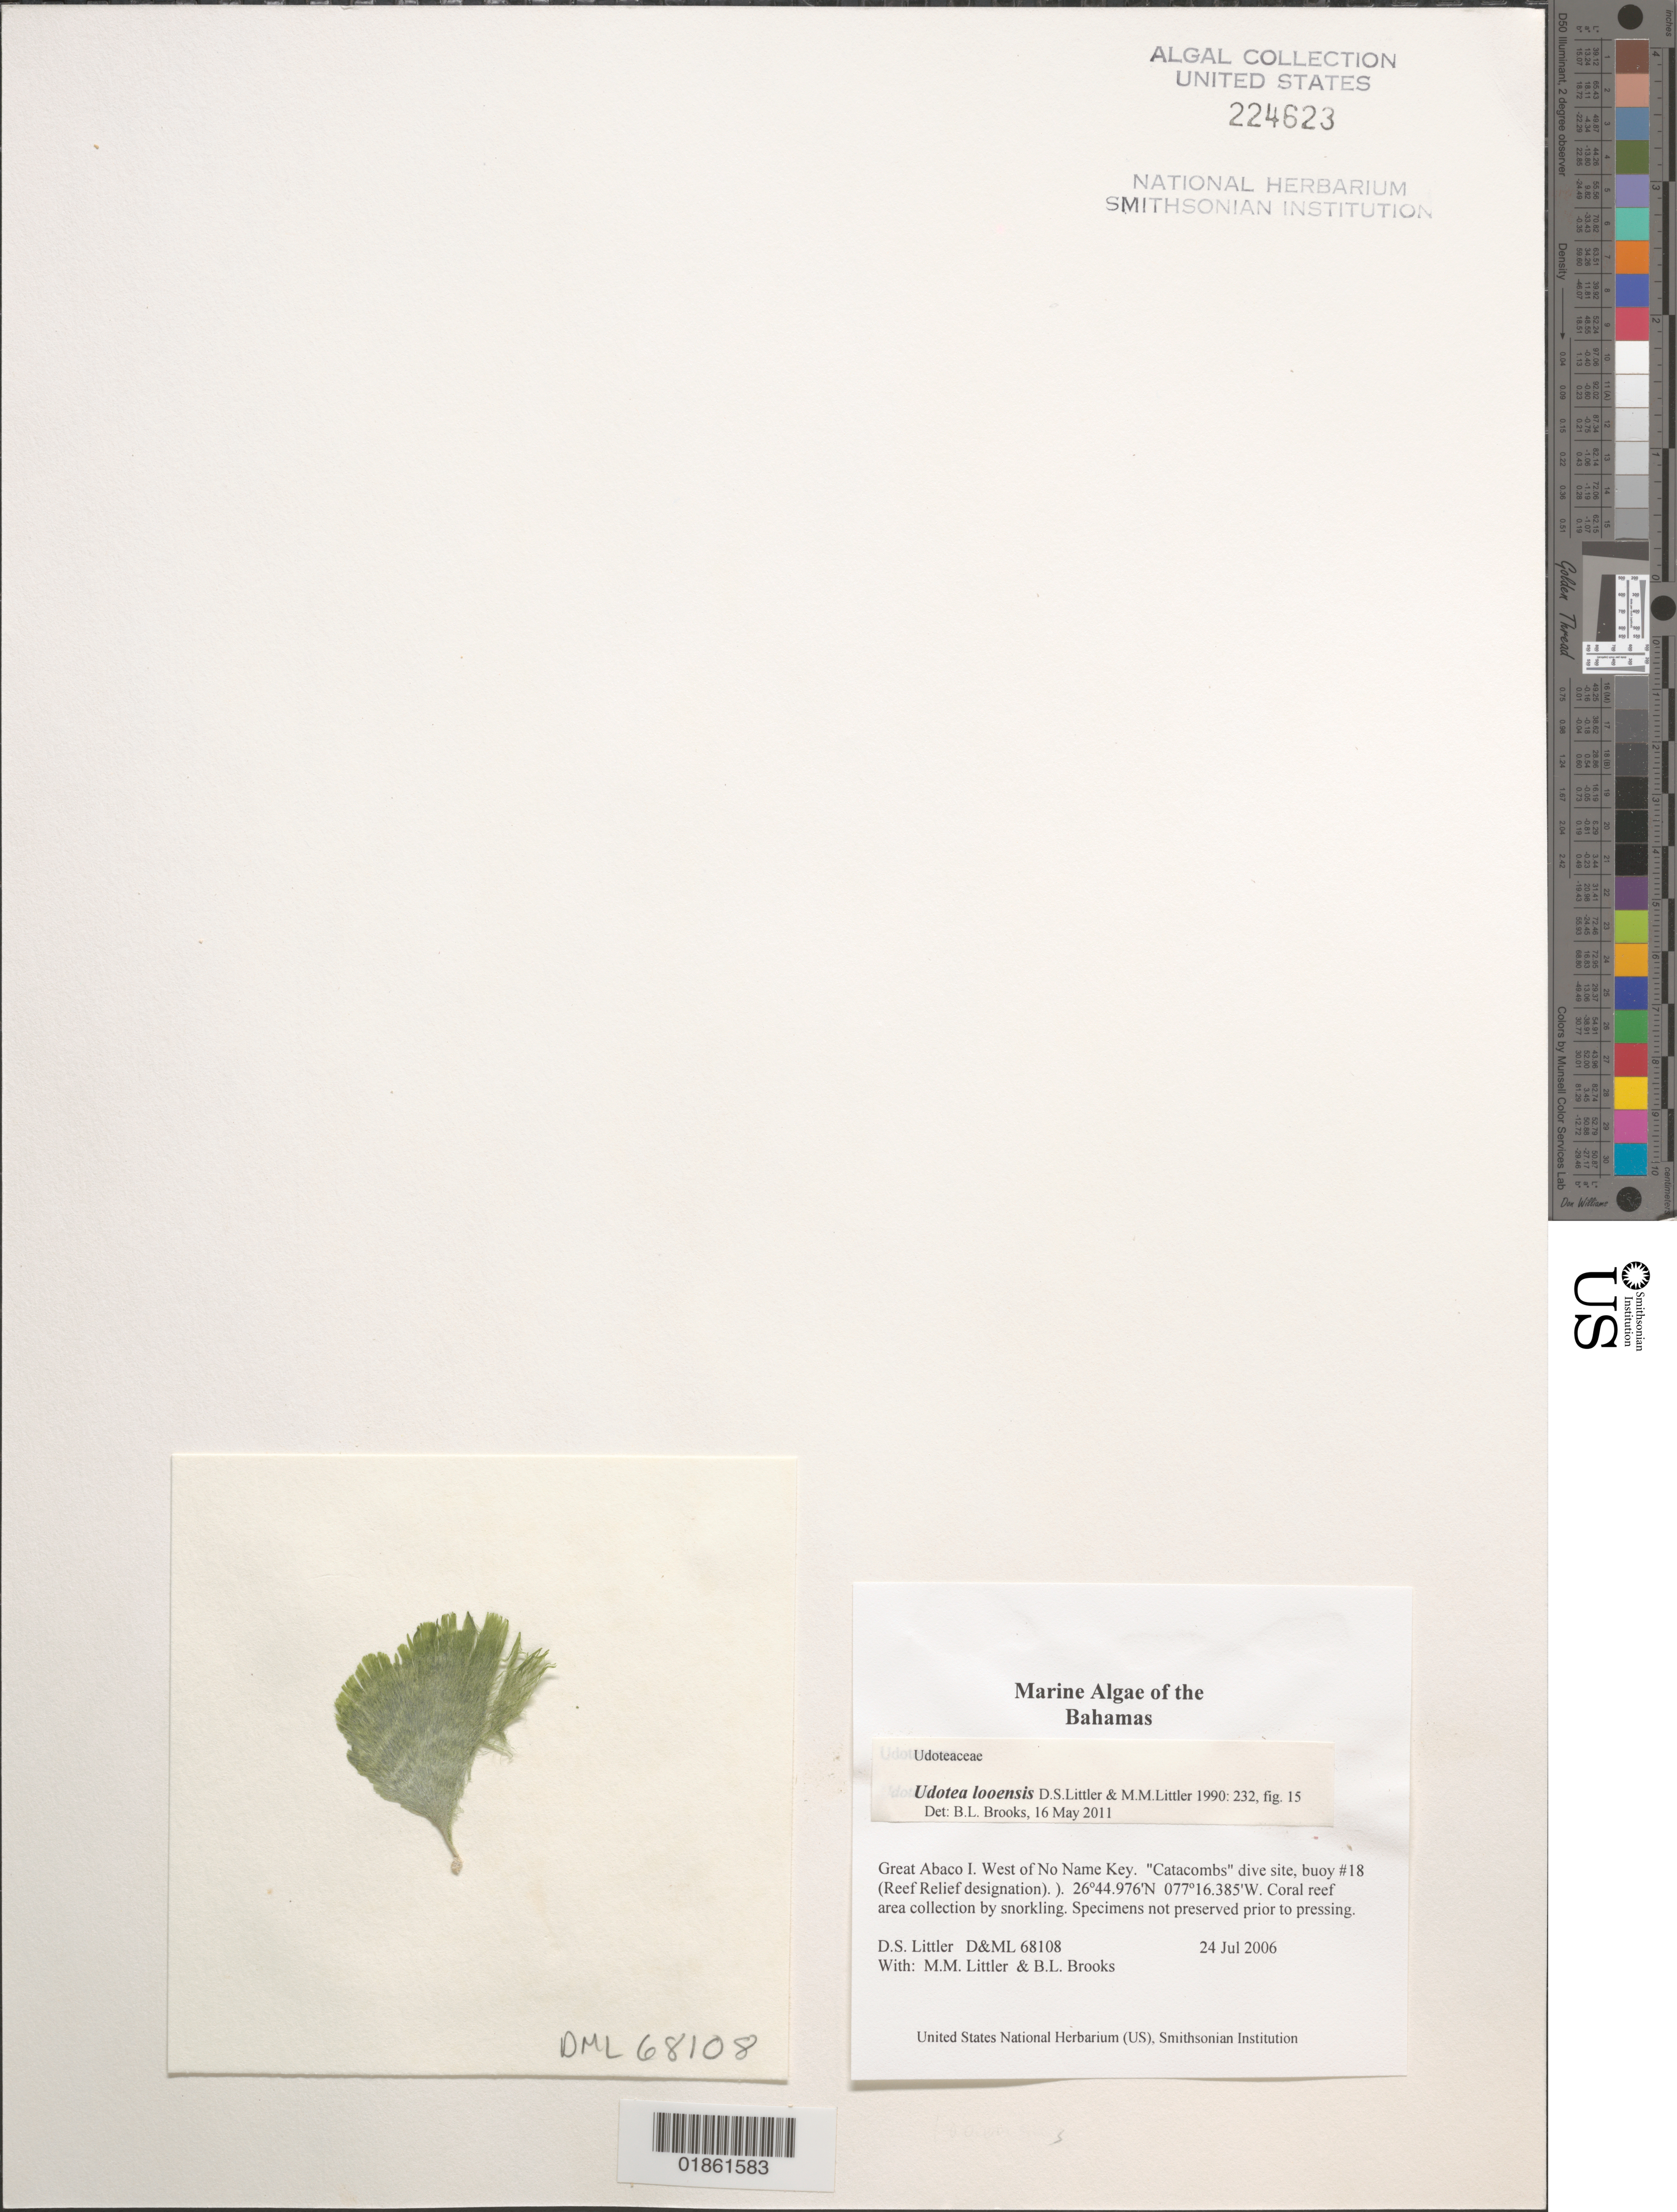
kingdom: Plantae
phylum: Chlorophyta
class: Ulvophyceae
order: Bryopsidales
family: Udoteaceae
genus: Udotea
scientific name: Udotea sp.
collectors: D. S. Littler, M. M. Littler & B. Lapointe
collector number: D&ML 68108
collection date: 2006-07-24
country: Bahamas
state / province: Hope Town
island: No Name Key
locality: Abacos. No Name Key. Catacombs dive site.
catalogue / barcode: US 224623